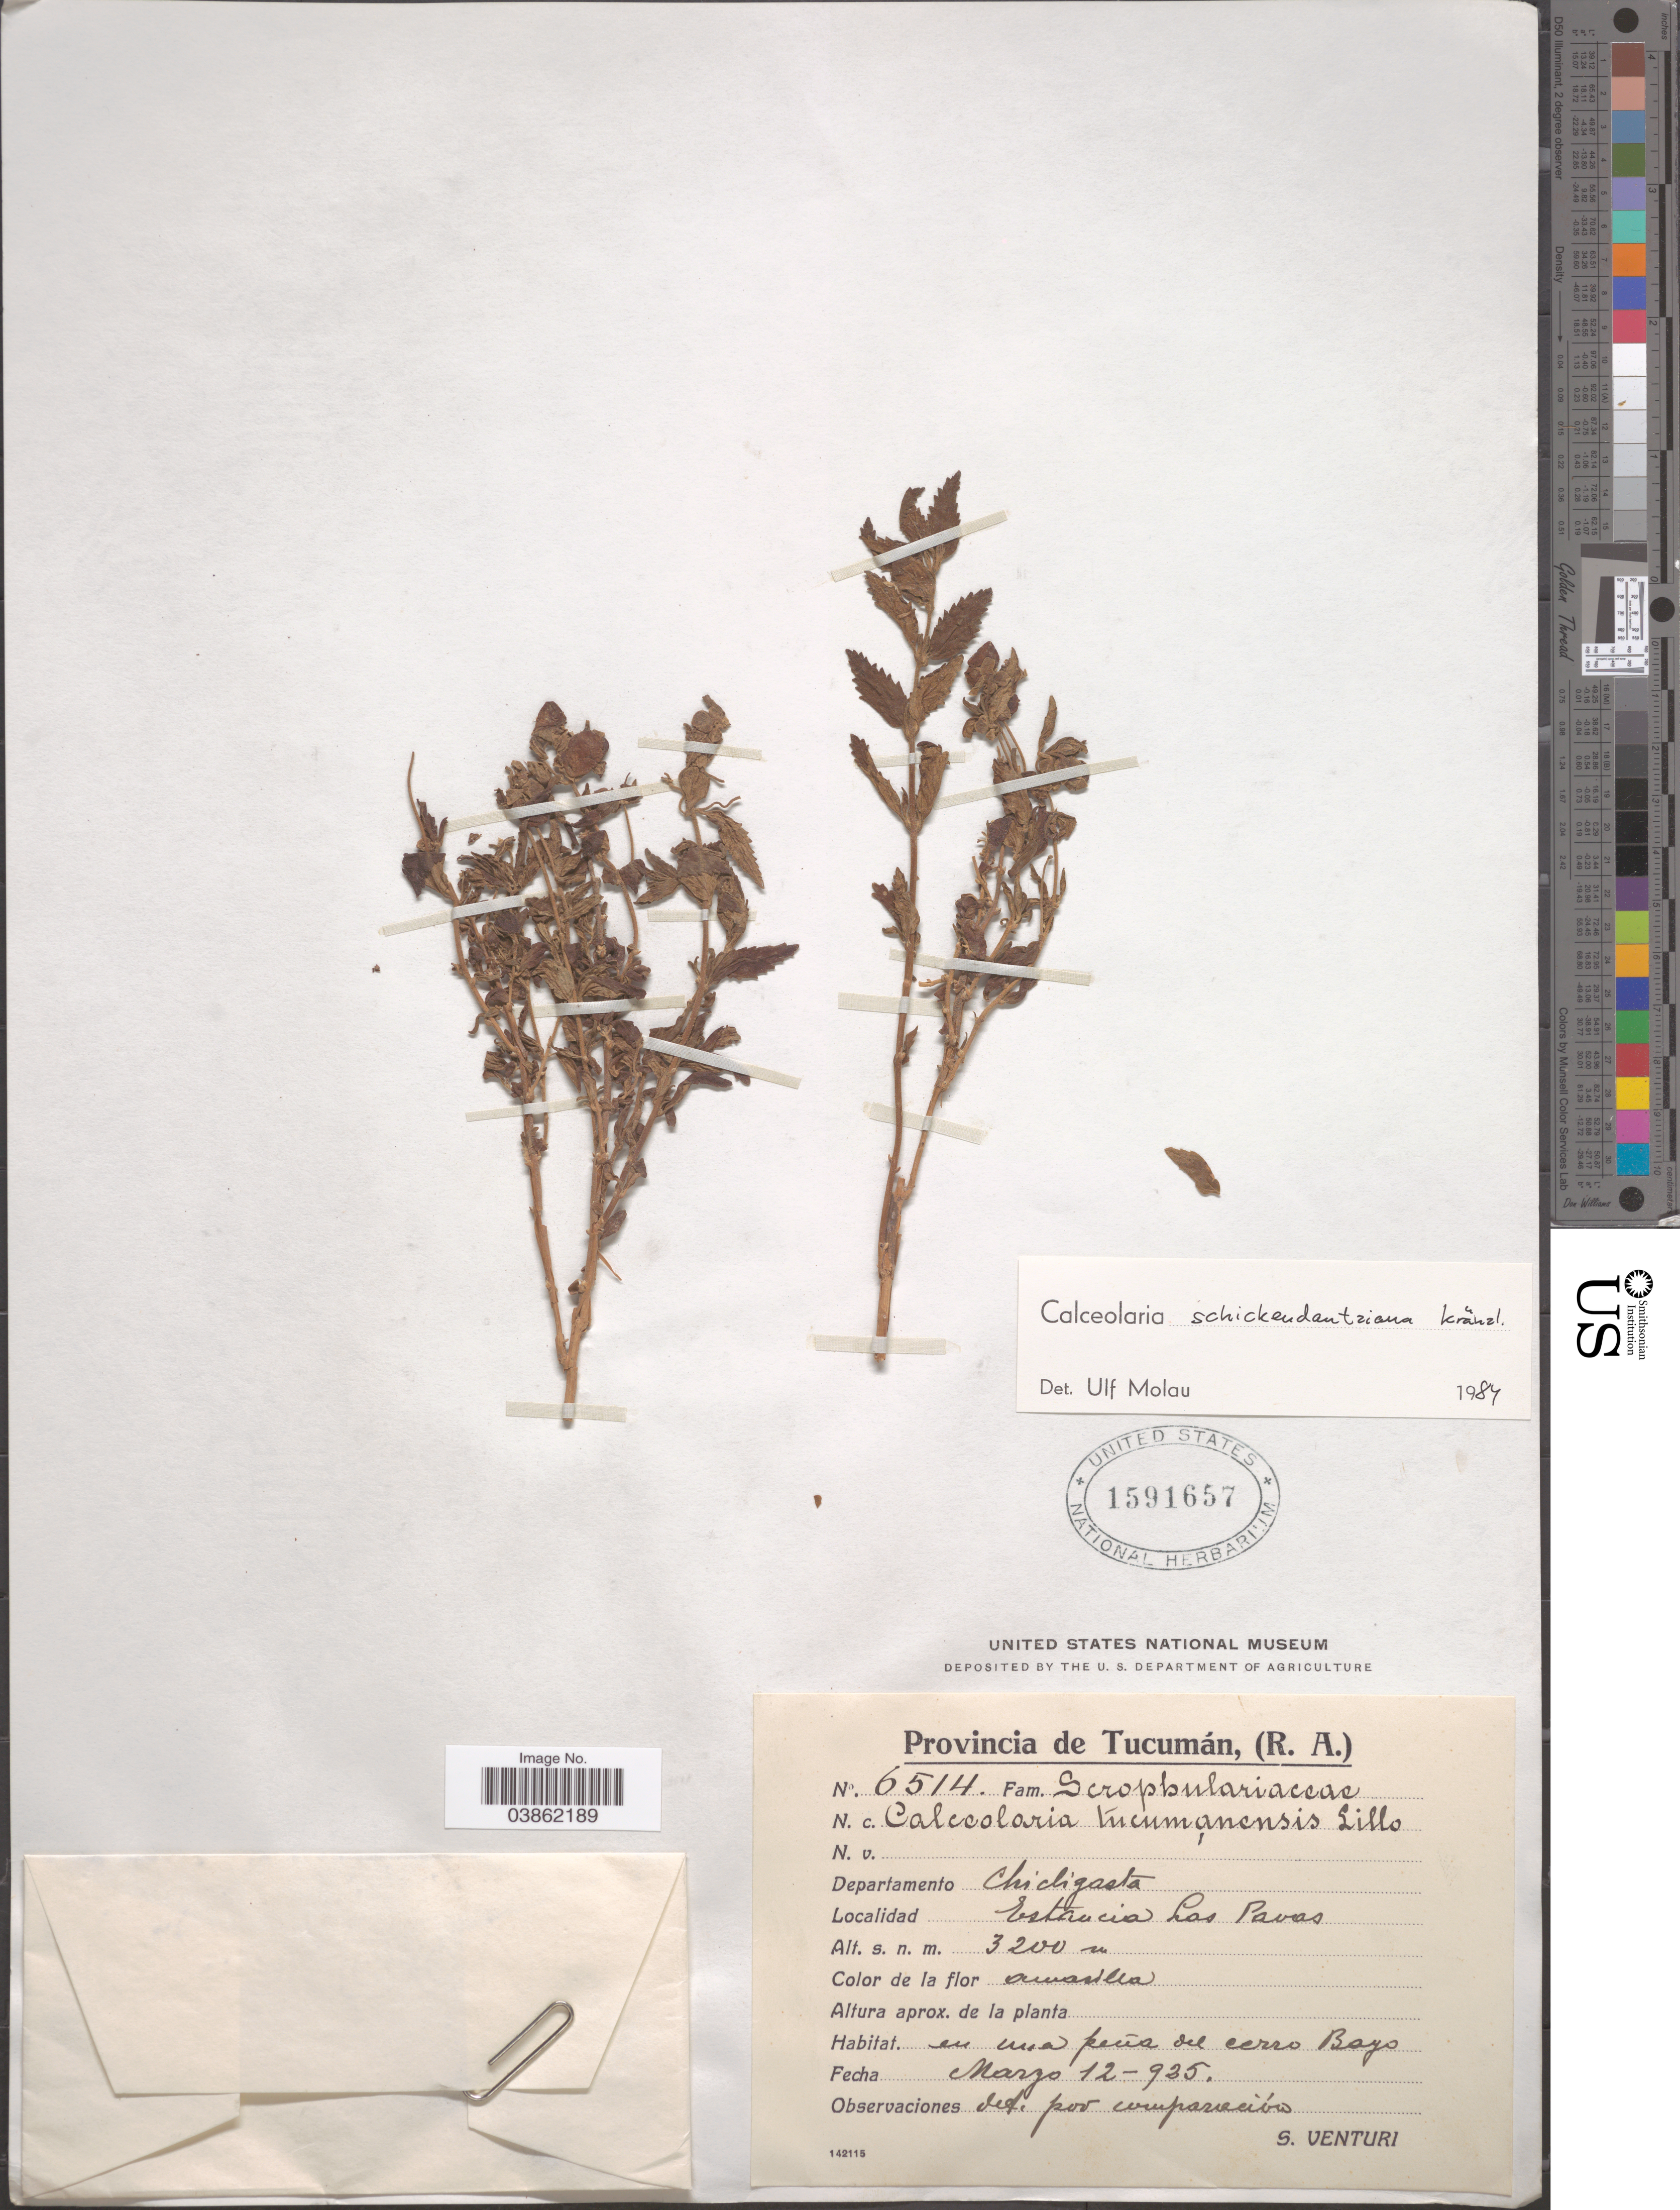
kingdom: Plantae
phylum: Tracheophyta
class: Magnoliopsida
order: Lamiales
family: Calceolariaceae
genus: Calceolaria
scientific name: Calceolaria schickendantziana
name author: Kraenzl.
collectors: S. Venturi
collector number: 6514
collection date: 1935-03-12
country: Argentina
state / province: Tucuman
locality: Departamento Chicligasta. Estancia Las Pavas.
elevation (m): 3200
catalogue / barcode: US 1591657